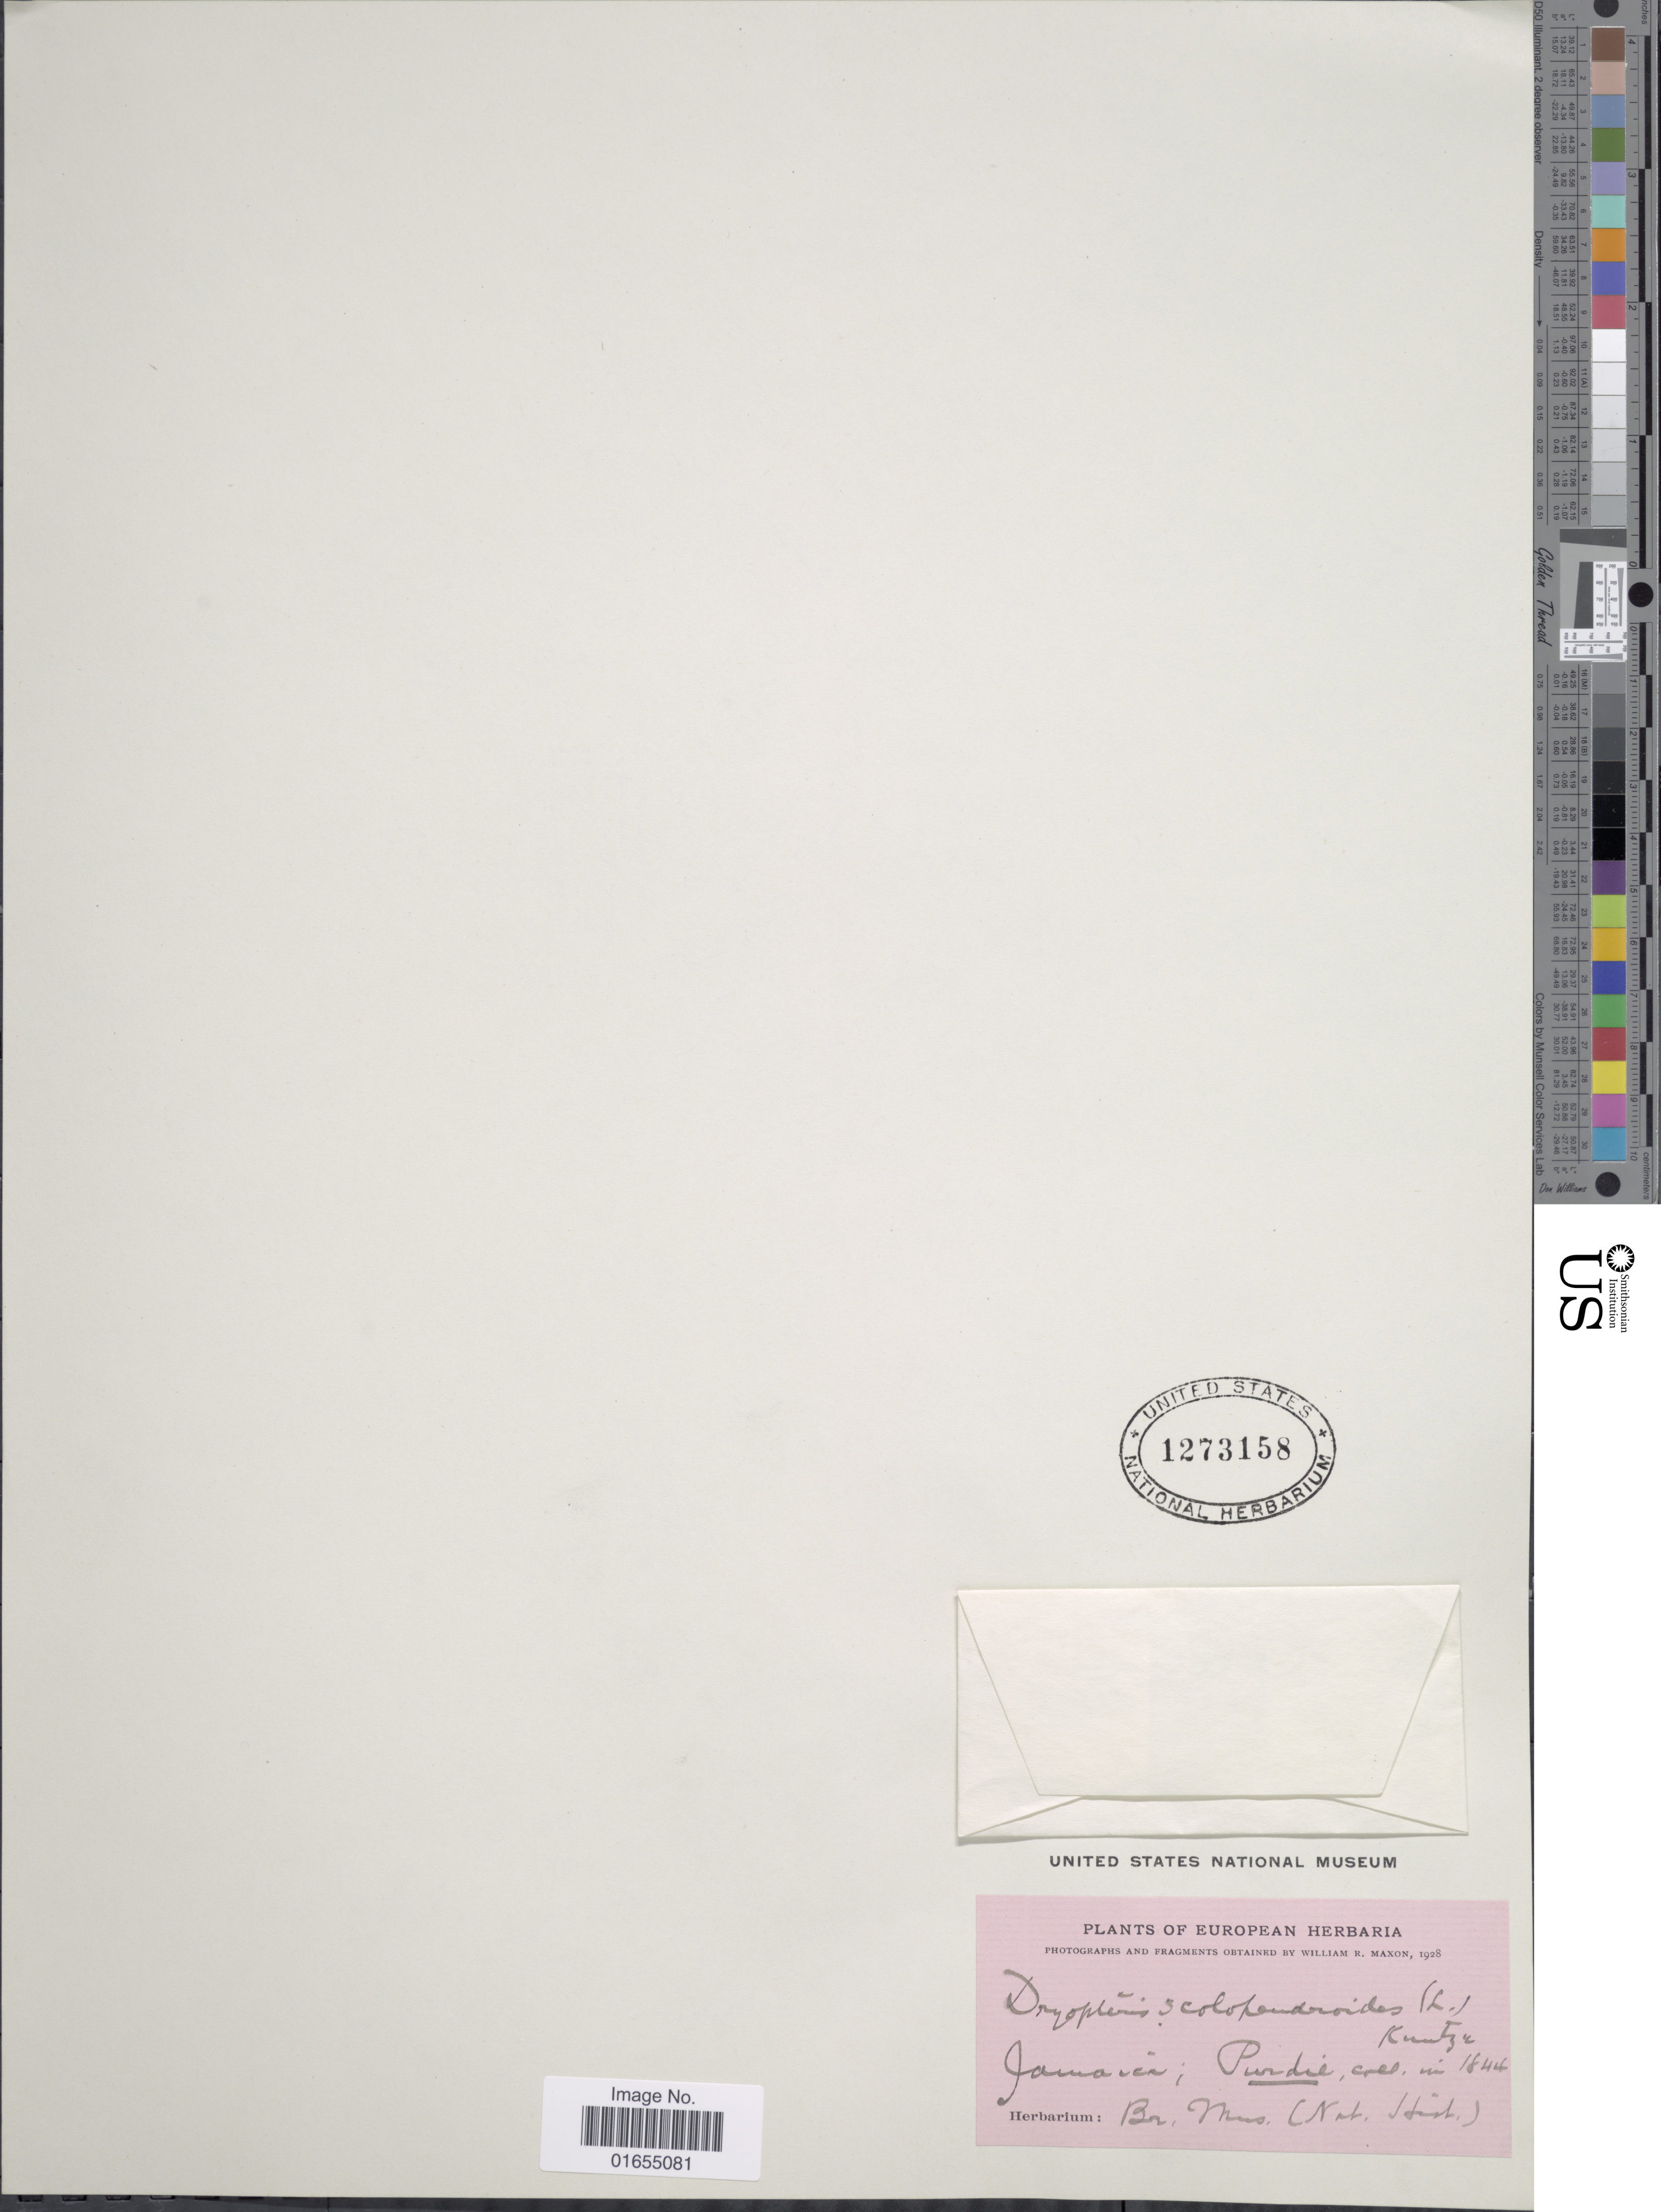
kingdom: Plantae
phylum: Tracheophyta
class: Polypodiopsida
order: Polypodiales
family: Thelypteridaceae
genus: Goniopteris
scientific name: Goniopteris scolopendrioides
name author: (L.) C. Presl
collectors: W. Purdie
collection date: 1844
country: Jamaica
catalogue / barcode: US 1273158